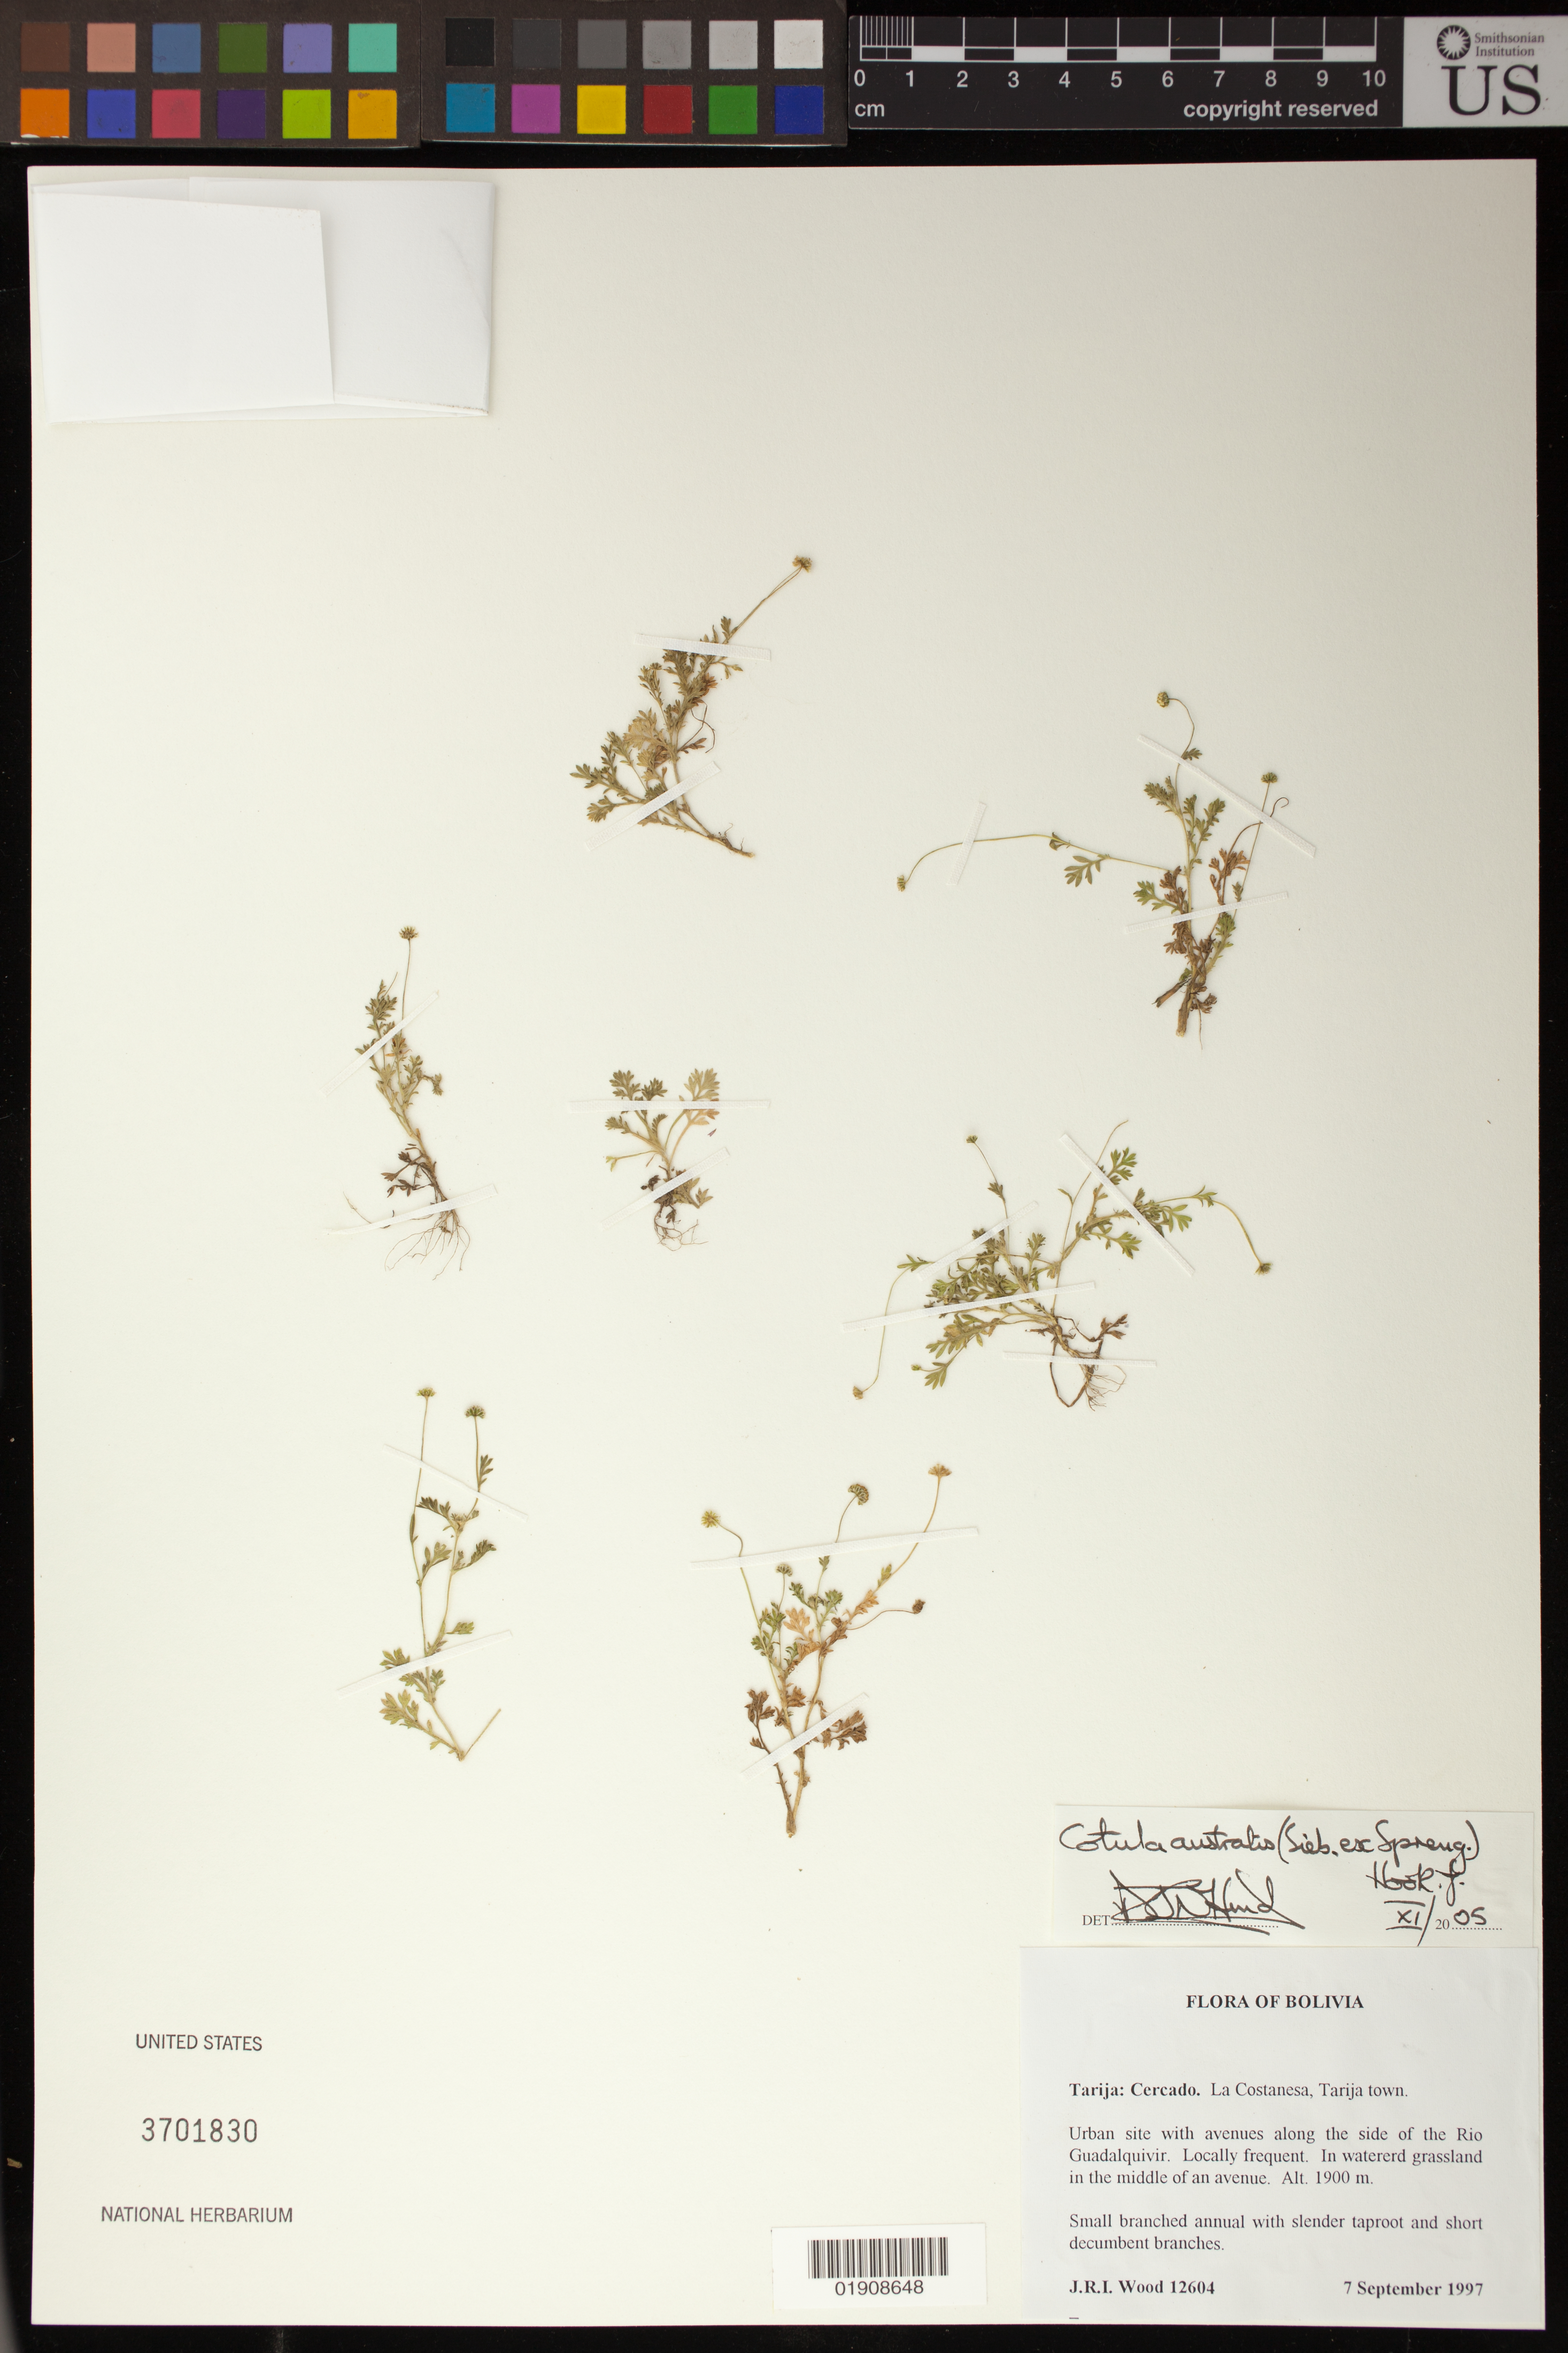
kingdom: Plantae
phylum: Tracheophyta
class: Magnoliopsida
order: Asterales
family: Asteraceae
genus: Cotula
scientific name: Cotula australis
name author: (Sieber ex Spreng.) Hook. f.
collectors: J. R. I. Wood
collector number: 12604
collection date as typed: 7 September 1997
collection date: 1997-09-07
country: Bolivia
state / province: Tarija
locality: Cercado. La Costanesa, Tarija town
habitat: Urban site with avenues along the side of the Rio Guadalquivir. Locally frquent. In watered grassland in the middle of an avenue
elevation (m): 1900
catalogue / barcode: US 3701830